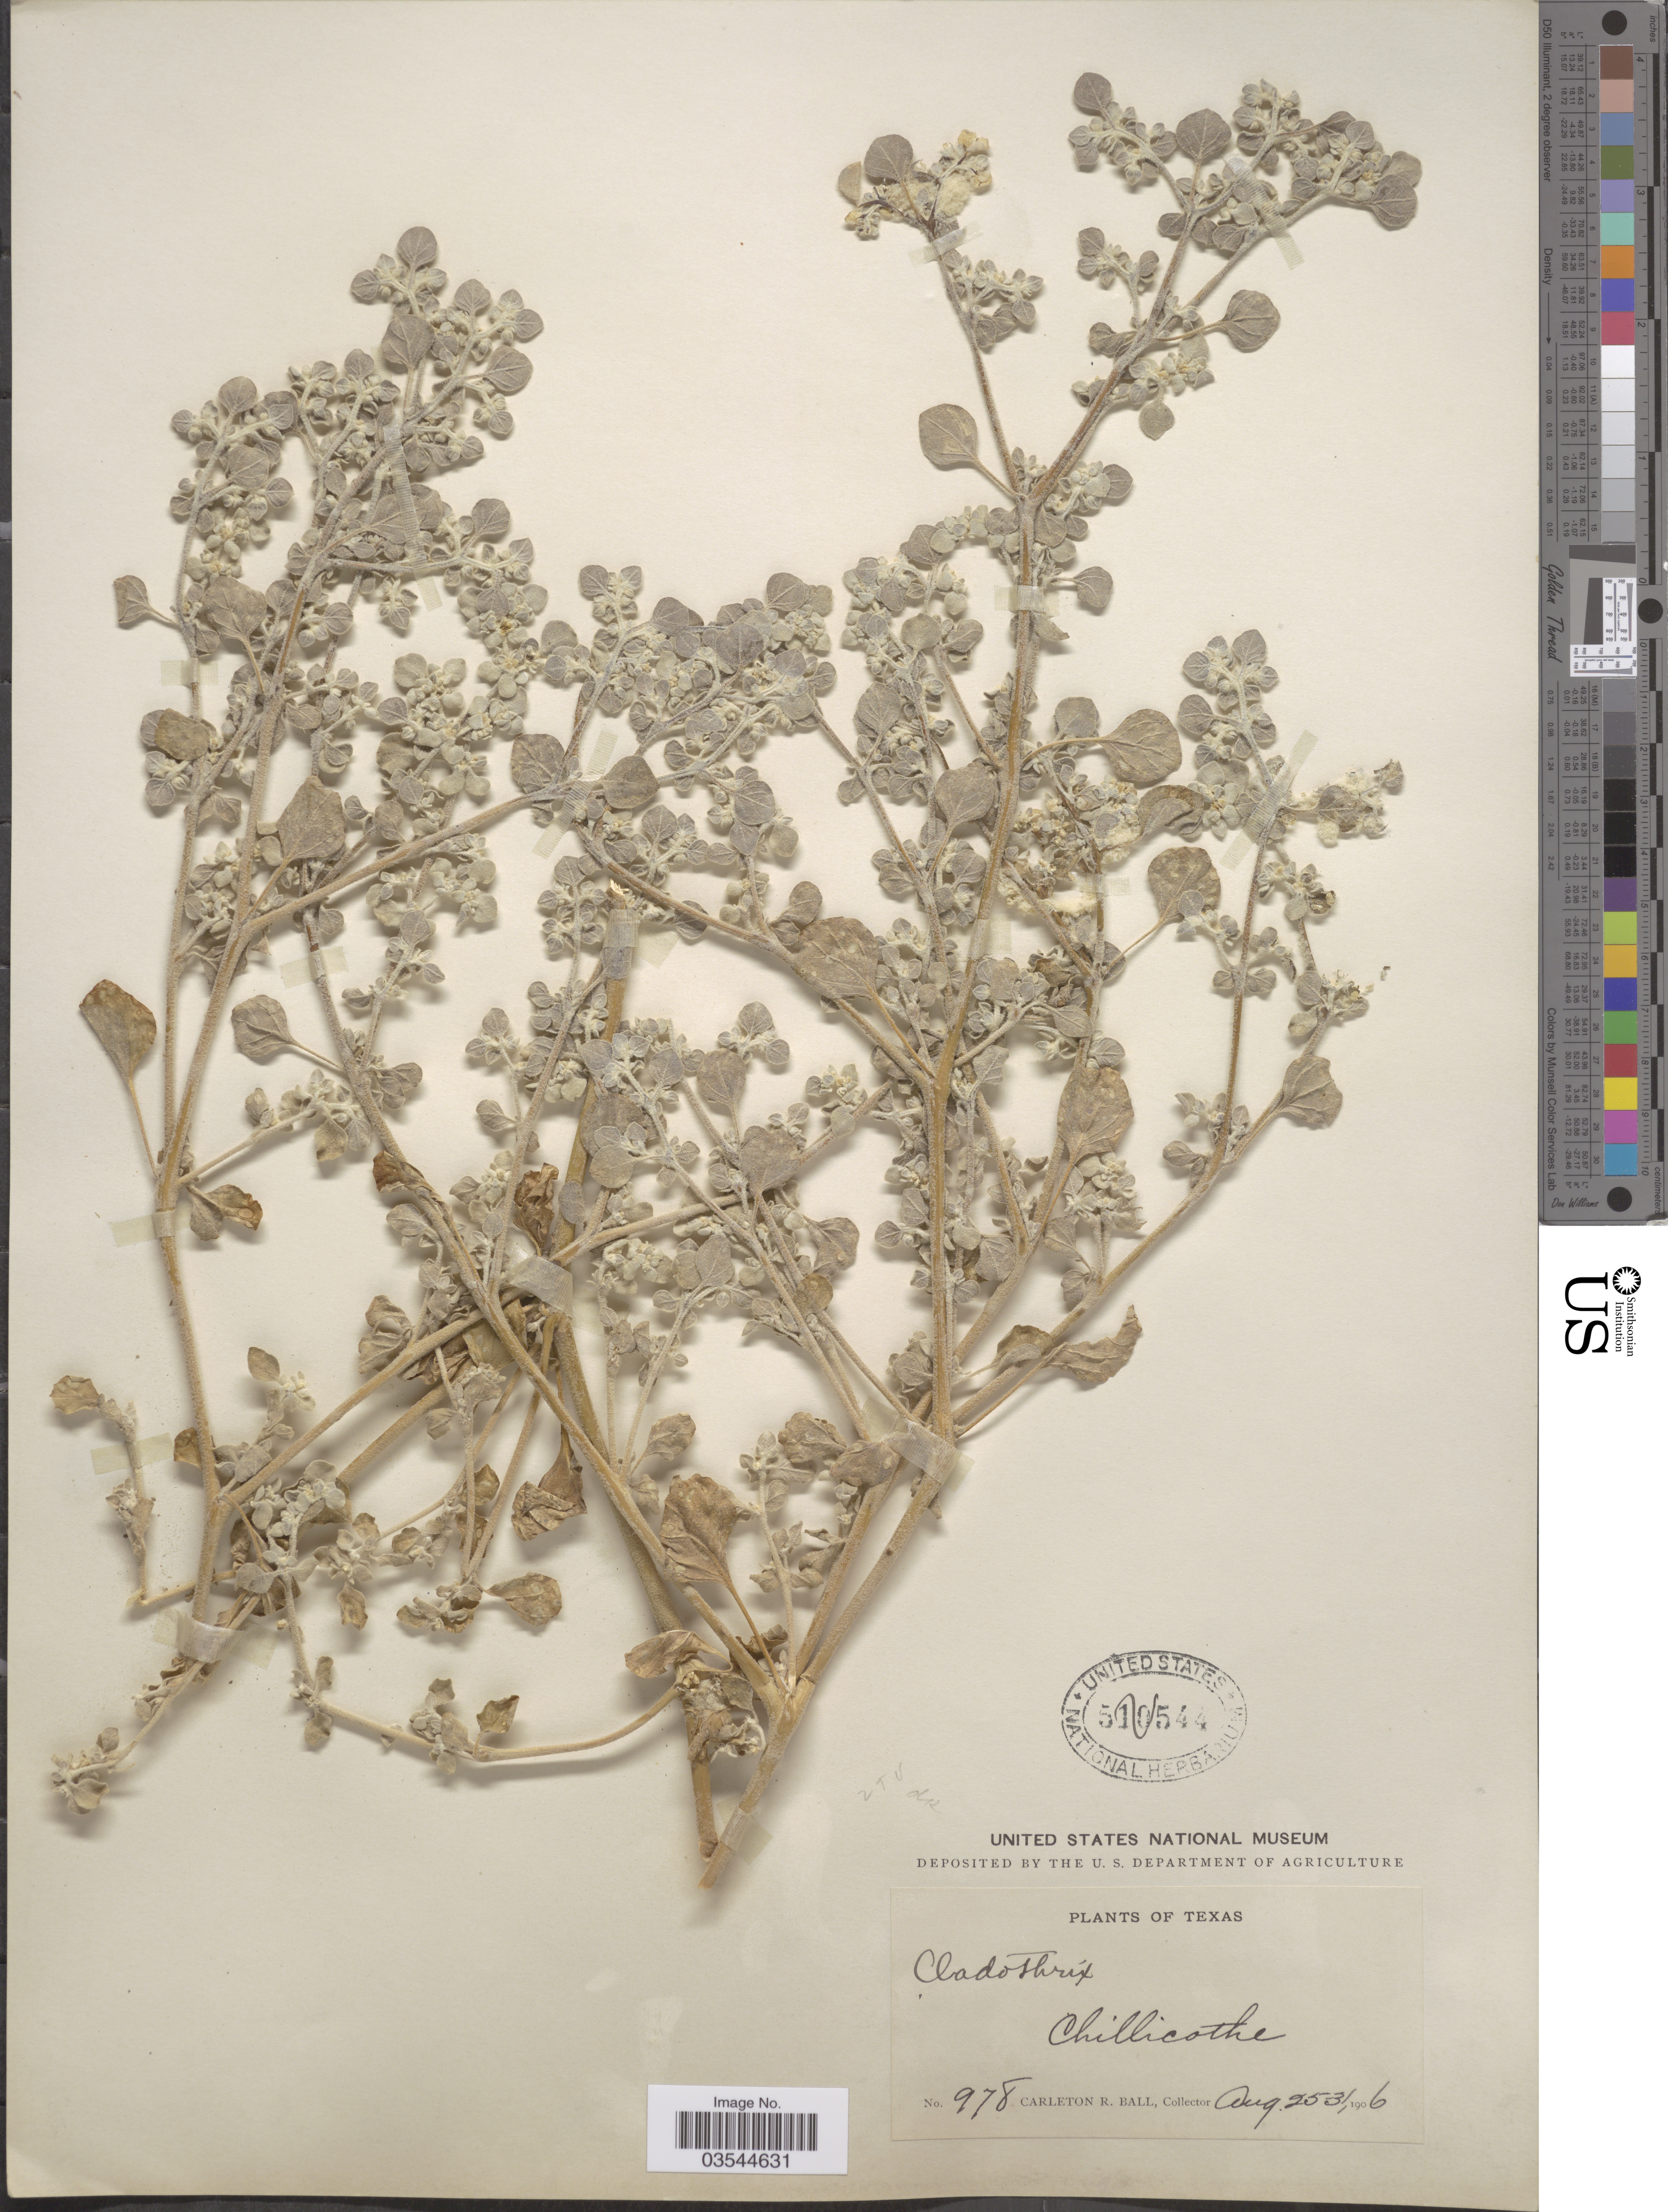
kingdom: Plantae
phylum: Tracheophyta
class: Magnoliopsida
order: Caryophyllales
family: Amaranthaceae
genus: Tidestromia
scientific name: Tidestromia lanuginosa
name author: (Nutt.) Standl.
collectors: C. R. Ball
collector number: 978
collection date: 1906-08-25/1906-08-31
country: United States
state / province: Texas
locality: Chillicothe.